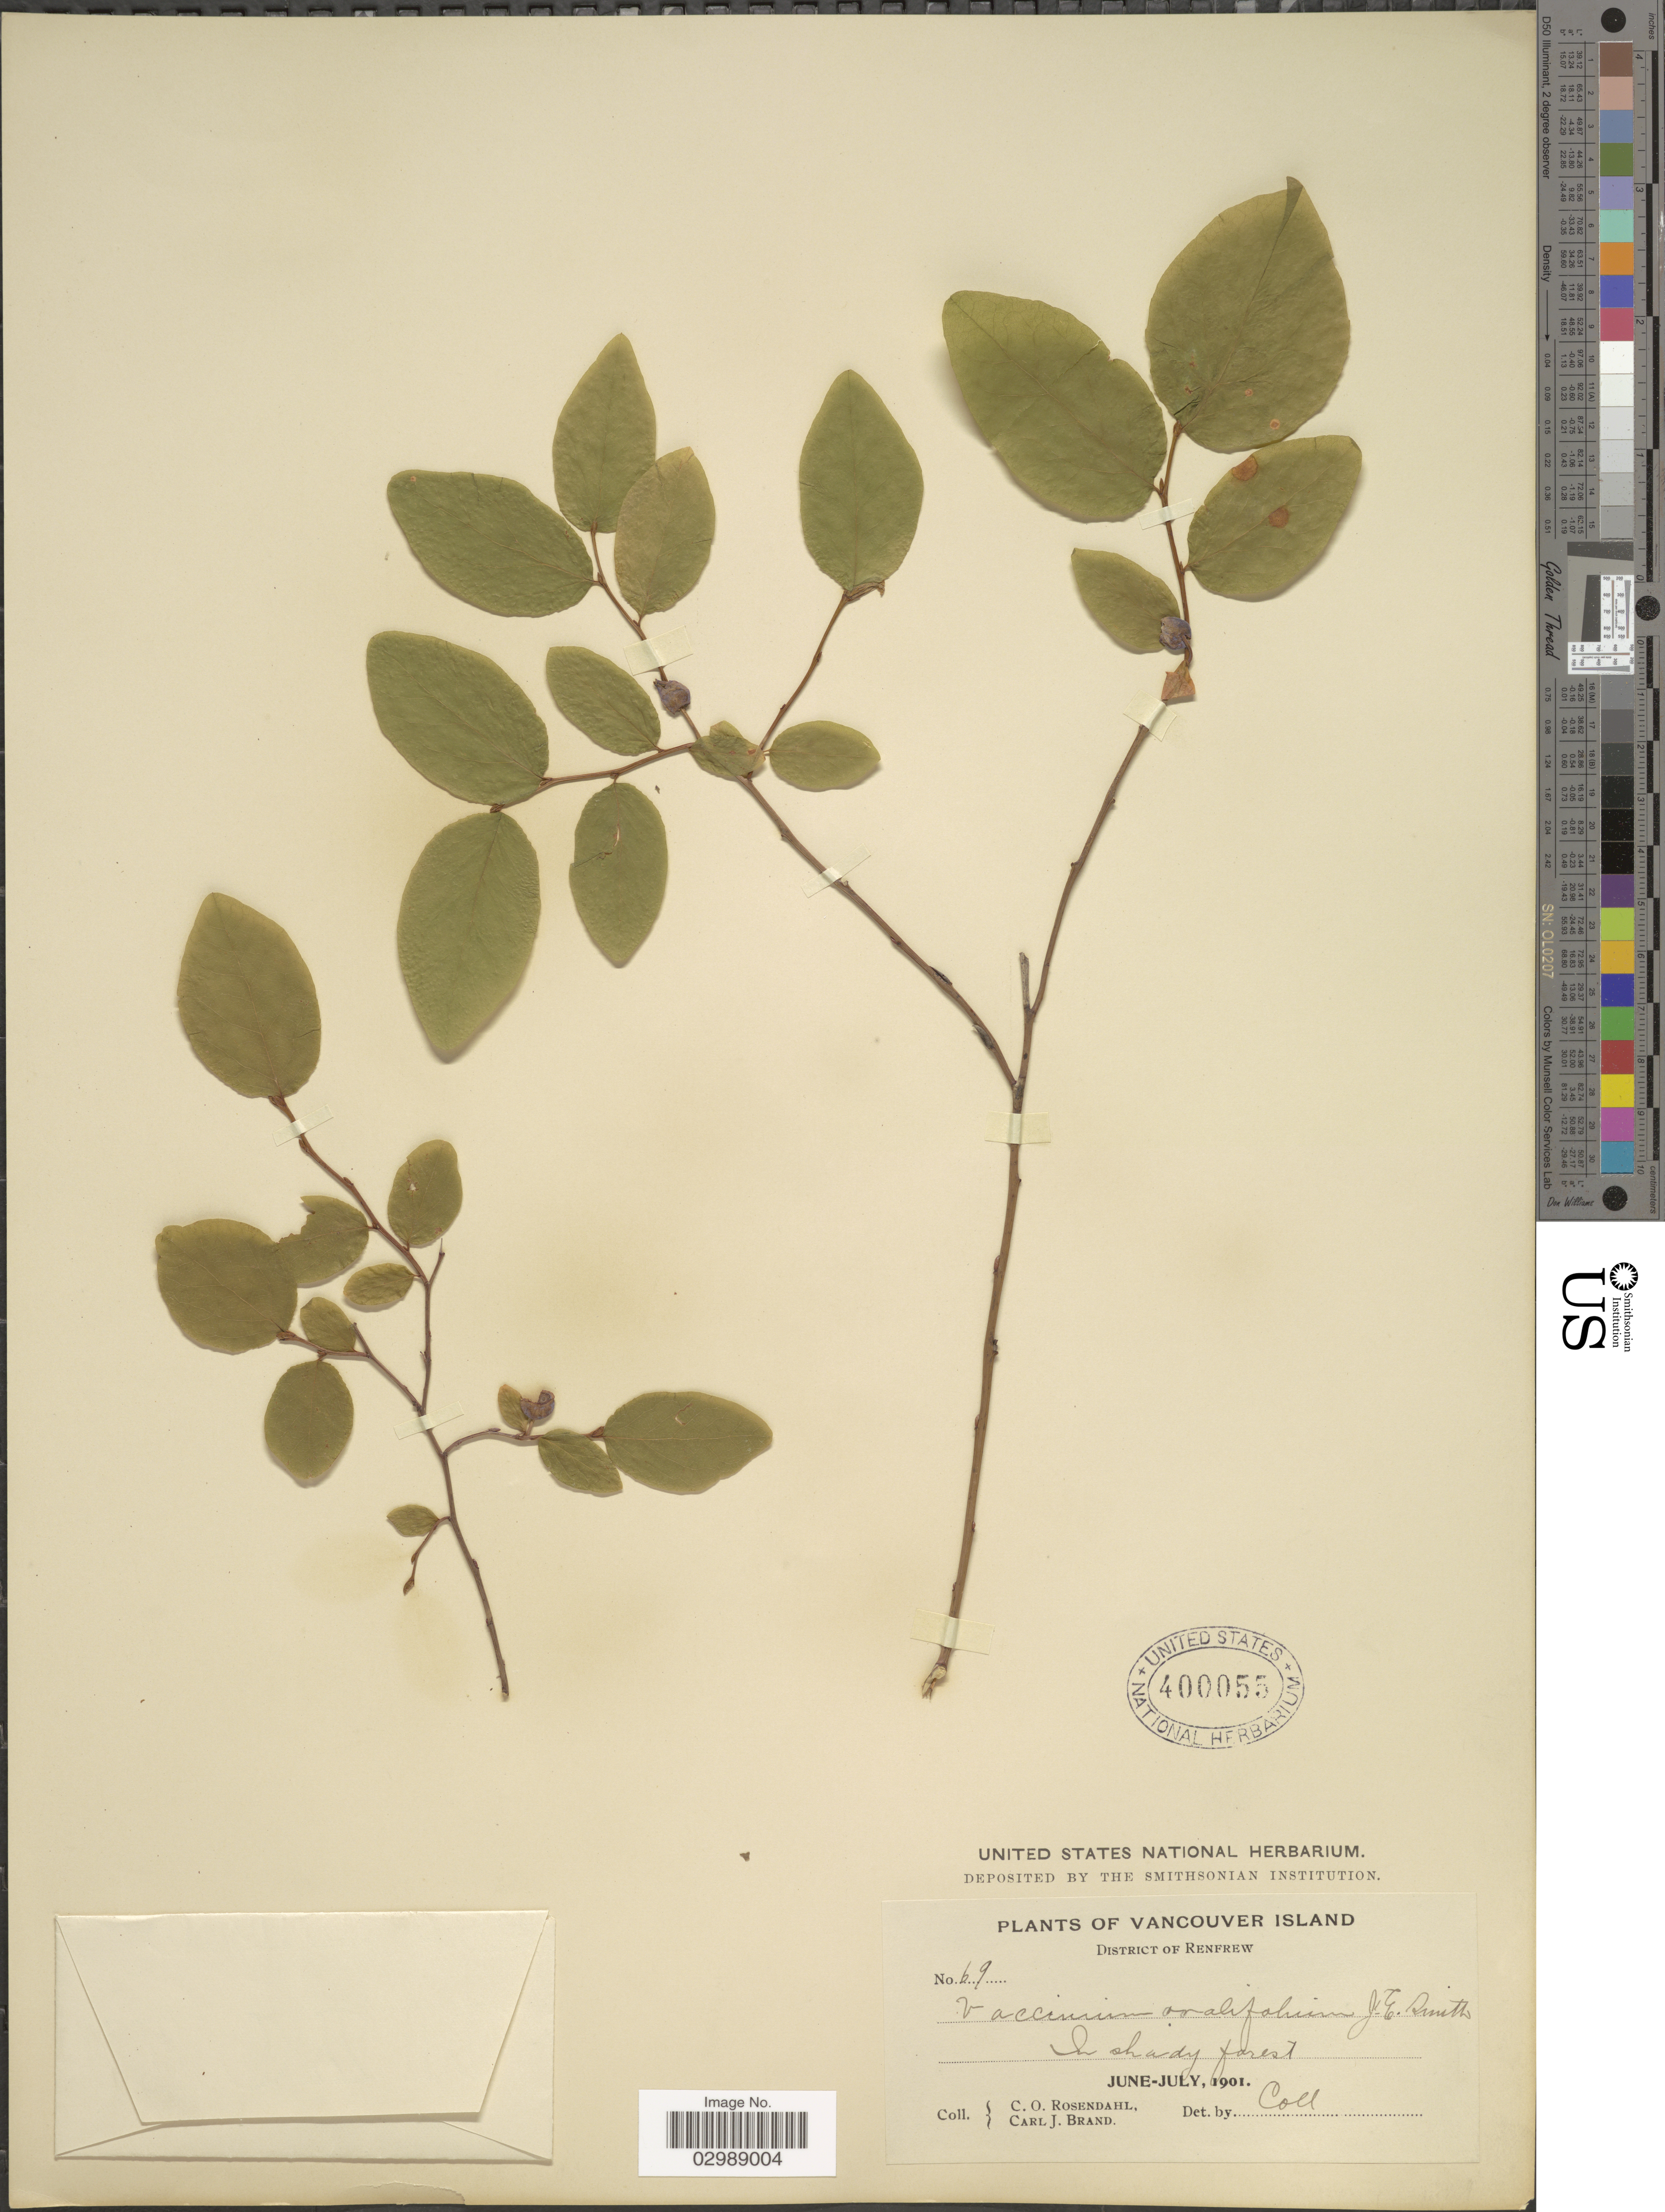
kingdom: Plantae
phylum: Tracheophyta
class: Magnoliopsida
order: Ericales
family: Ericaceae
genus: Vaccinium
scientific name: Vaccinium ovalifolium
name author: Sm.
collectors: C. O. Rosendahl & C. J. Brand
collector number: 69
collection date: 1901-06/1901-07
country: Canada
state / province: British Columbia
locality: Vancouver Island. District of Renfrew.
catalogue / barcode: US 400055